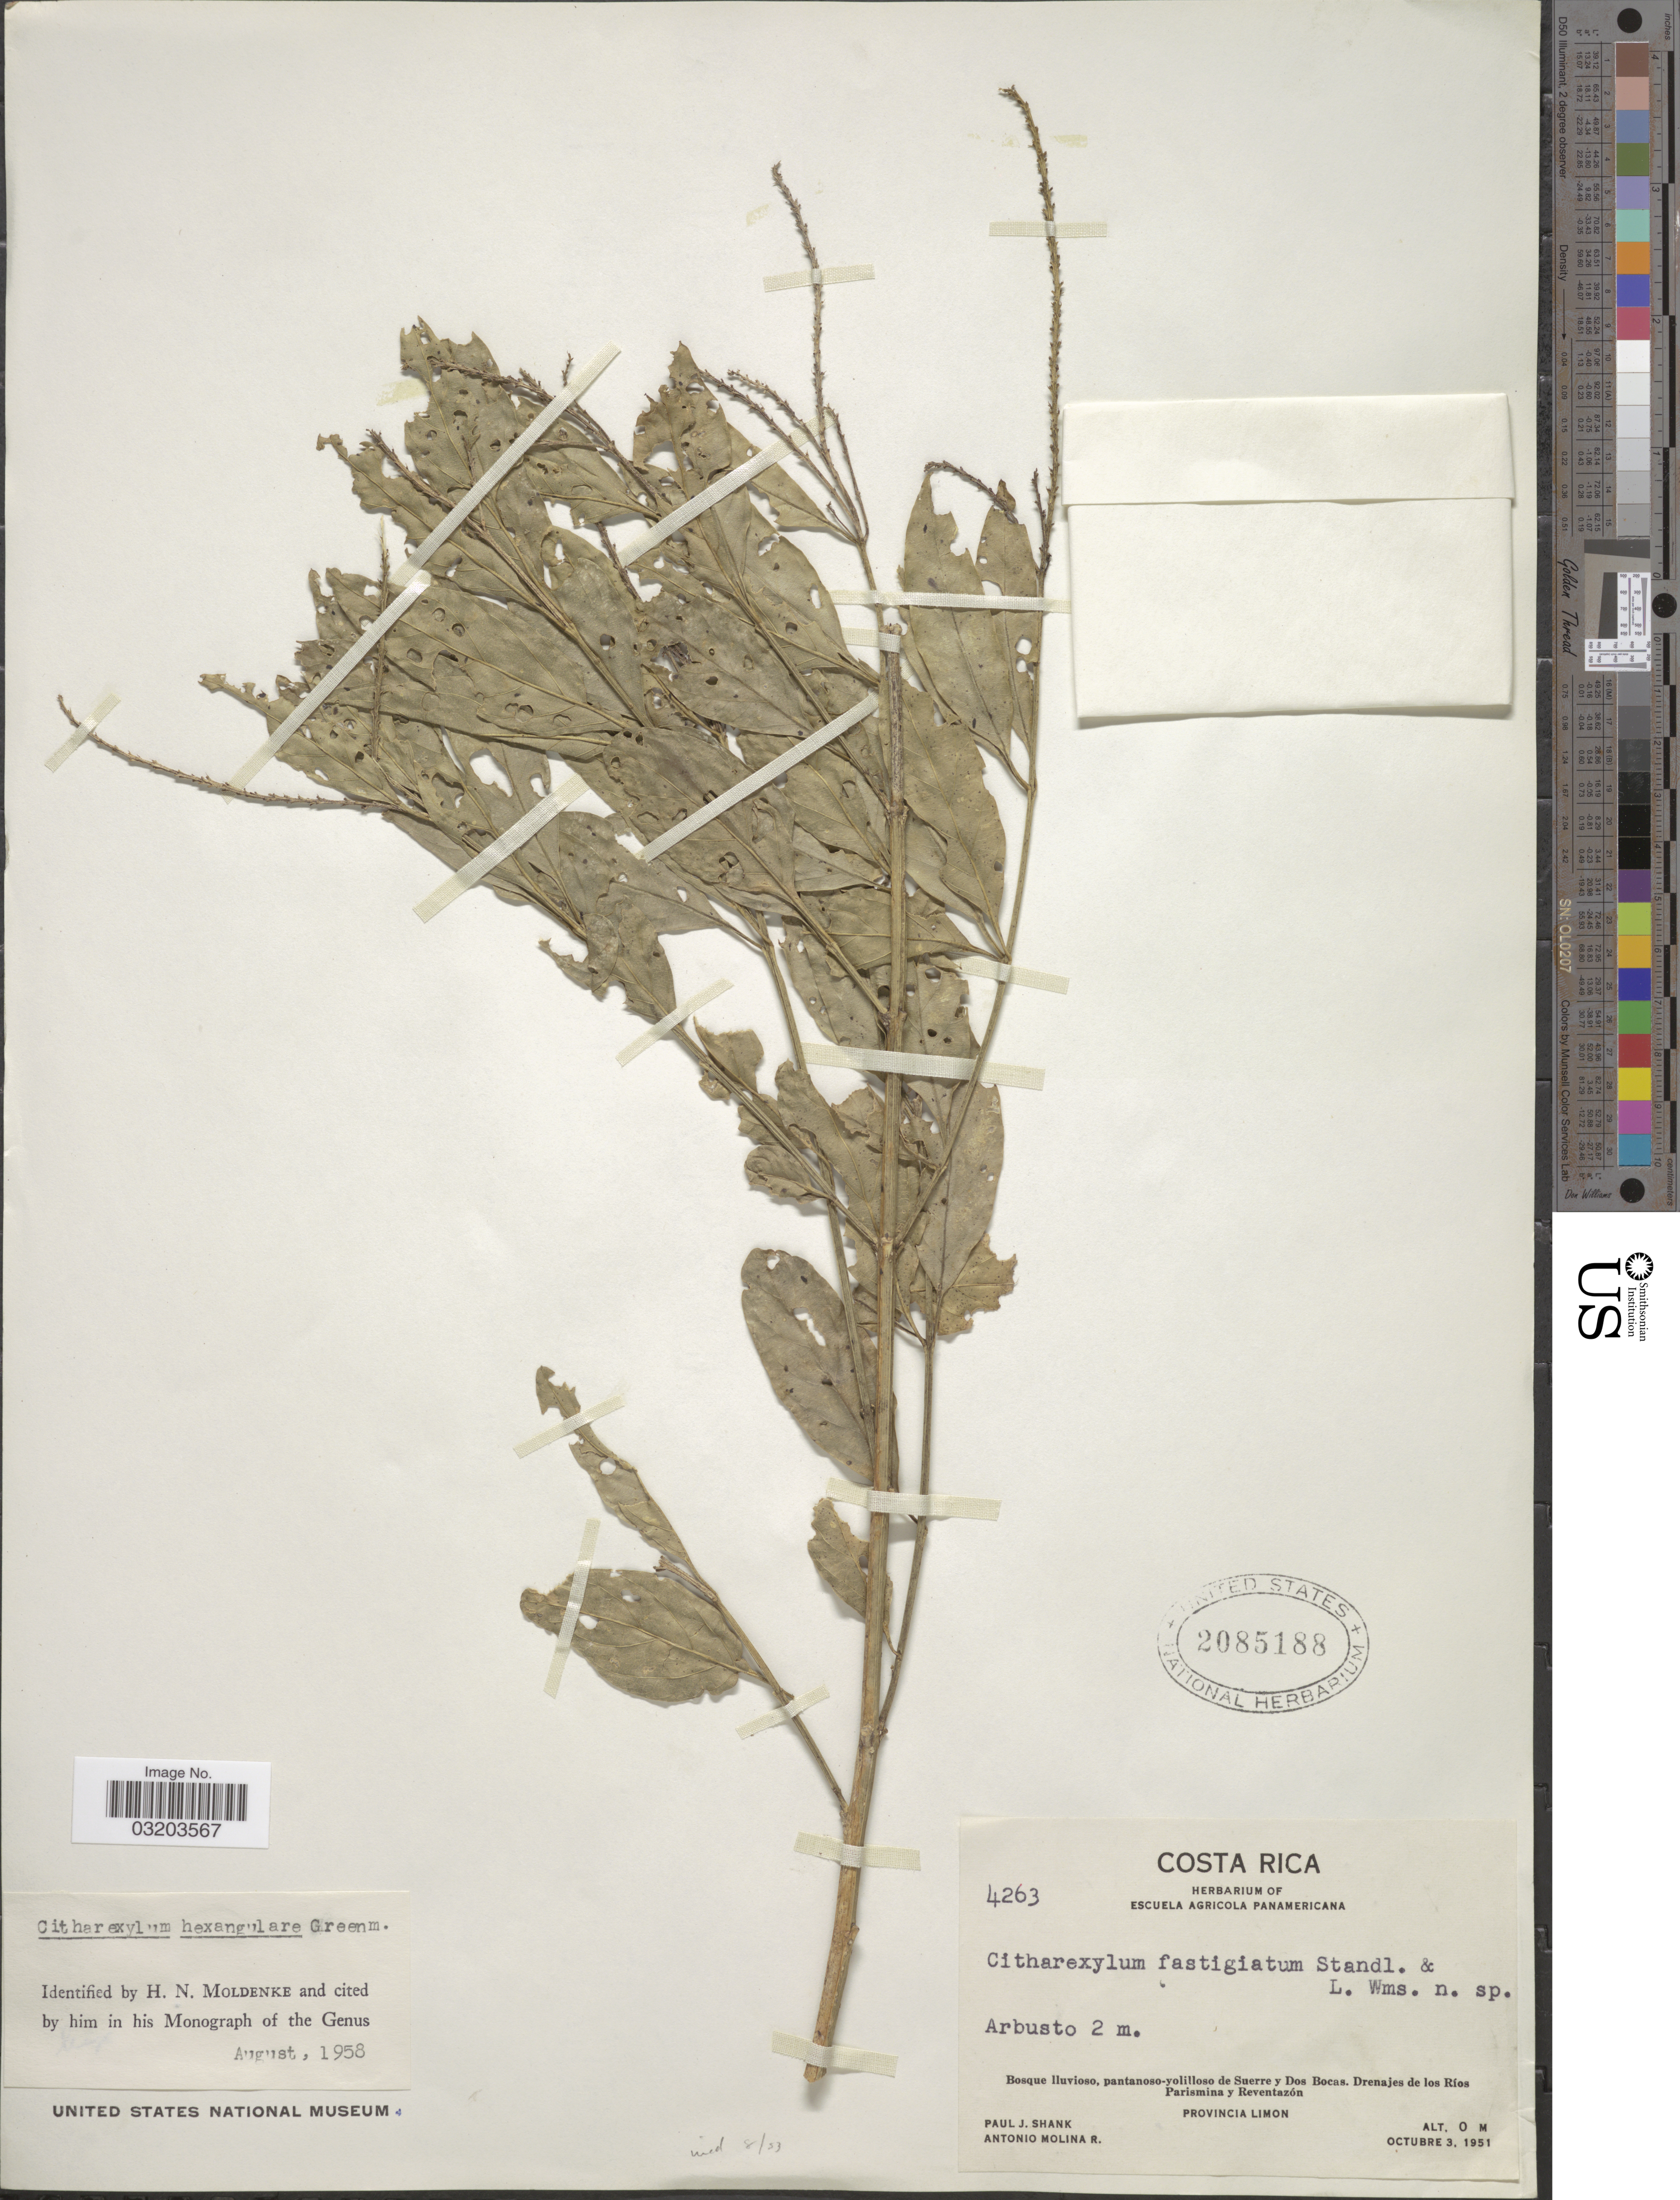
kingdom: Plantae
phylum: Tracheophyta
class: Magnoliopsida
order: Lamiales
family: Verbenaceae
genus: Citharexylum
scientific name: Citharexylum hexangulare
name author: Greenm.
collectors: P. J. Shank & A. Molina R.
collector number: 4263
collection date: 1951-10-03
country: Costa Rica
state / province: Limón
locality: Bosque Iluvioso, pantanoso-yolilloso de Suerre y Dos Bocas. Drenajes de los Ríos Parismina y Reventazón.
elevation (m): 0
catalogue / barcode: US 2085188